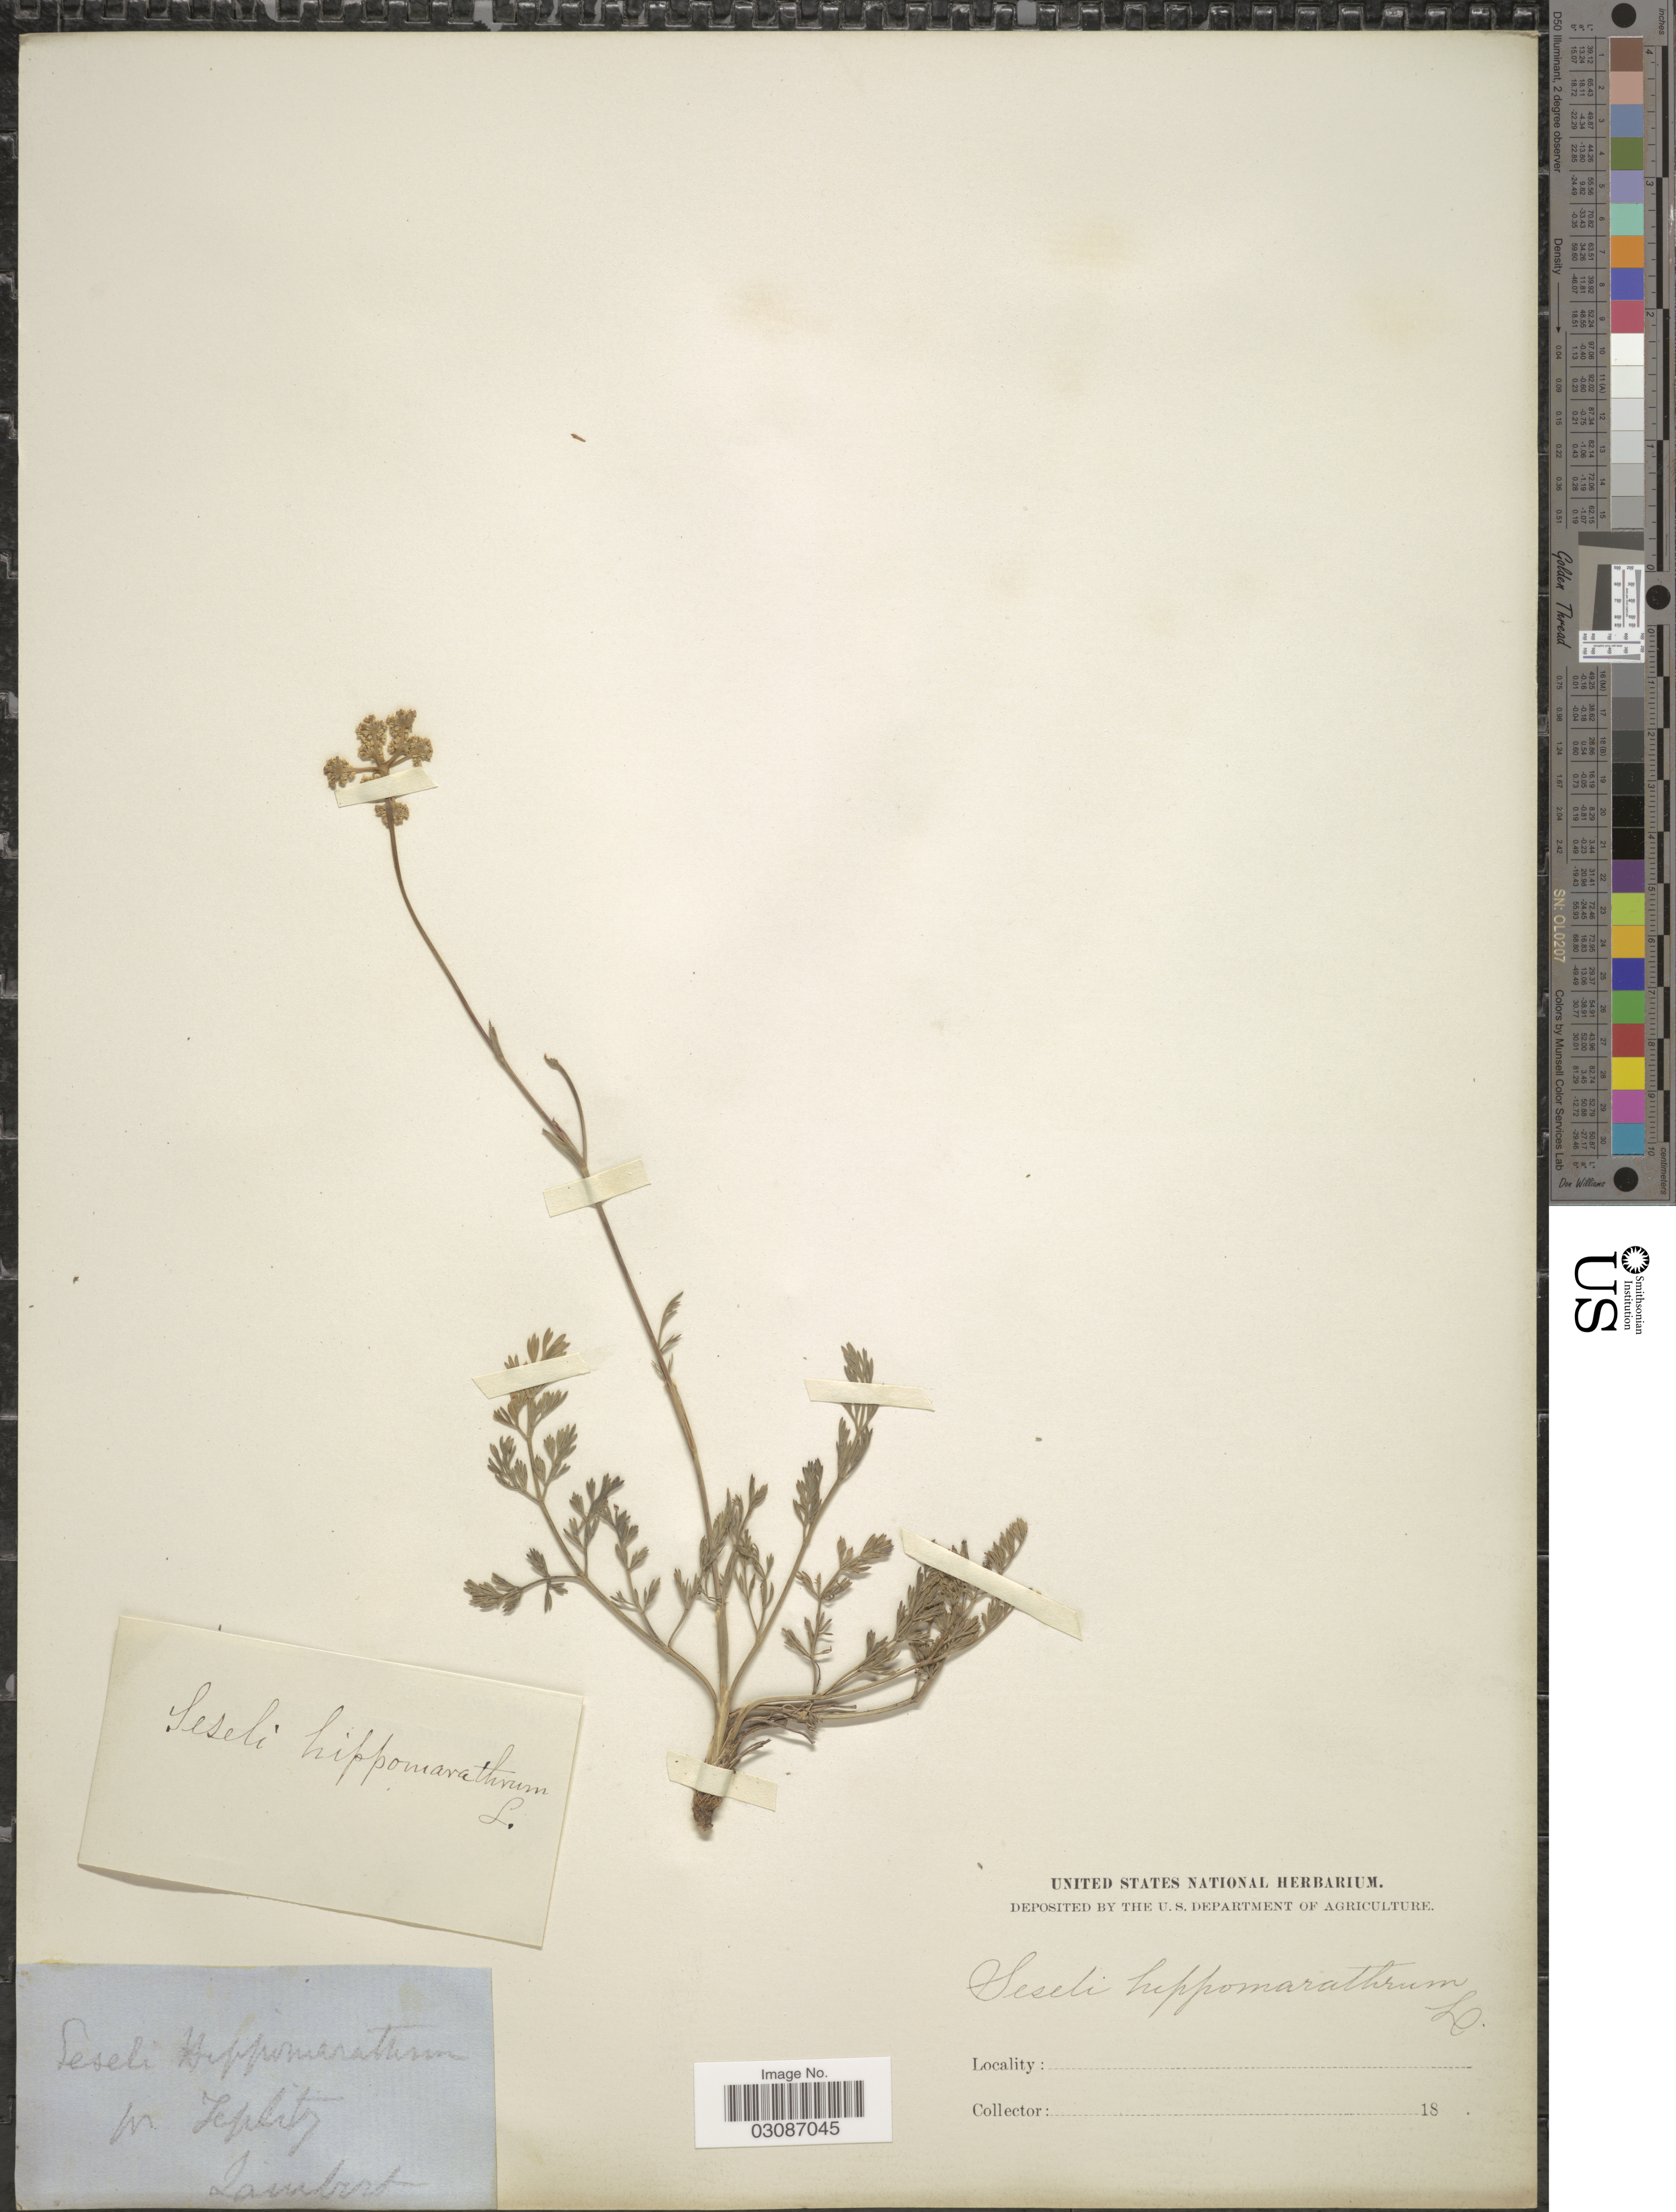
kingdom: Plantae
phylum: Tracheophyta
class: Magnoliopsida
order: Apiales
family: Apiaceae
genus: Seseli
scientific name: Seseli hippomarathrum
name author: Jacq.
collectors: Lambert, --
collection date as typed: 18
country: Slovakia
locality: Pr. Zeplets.